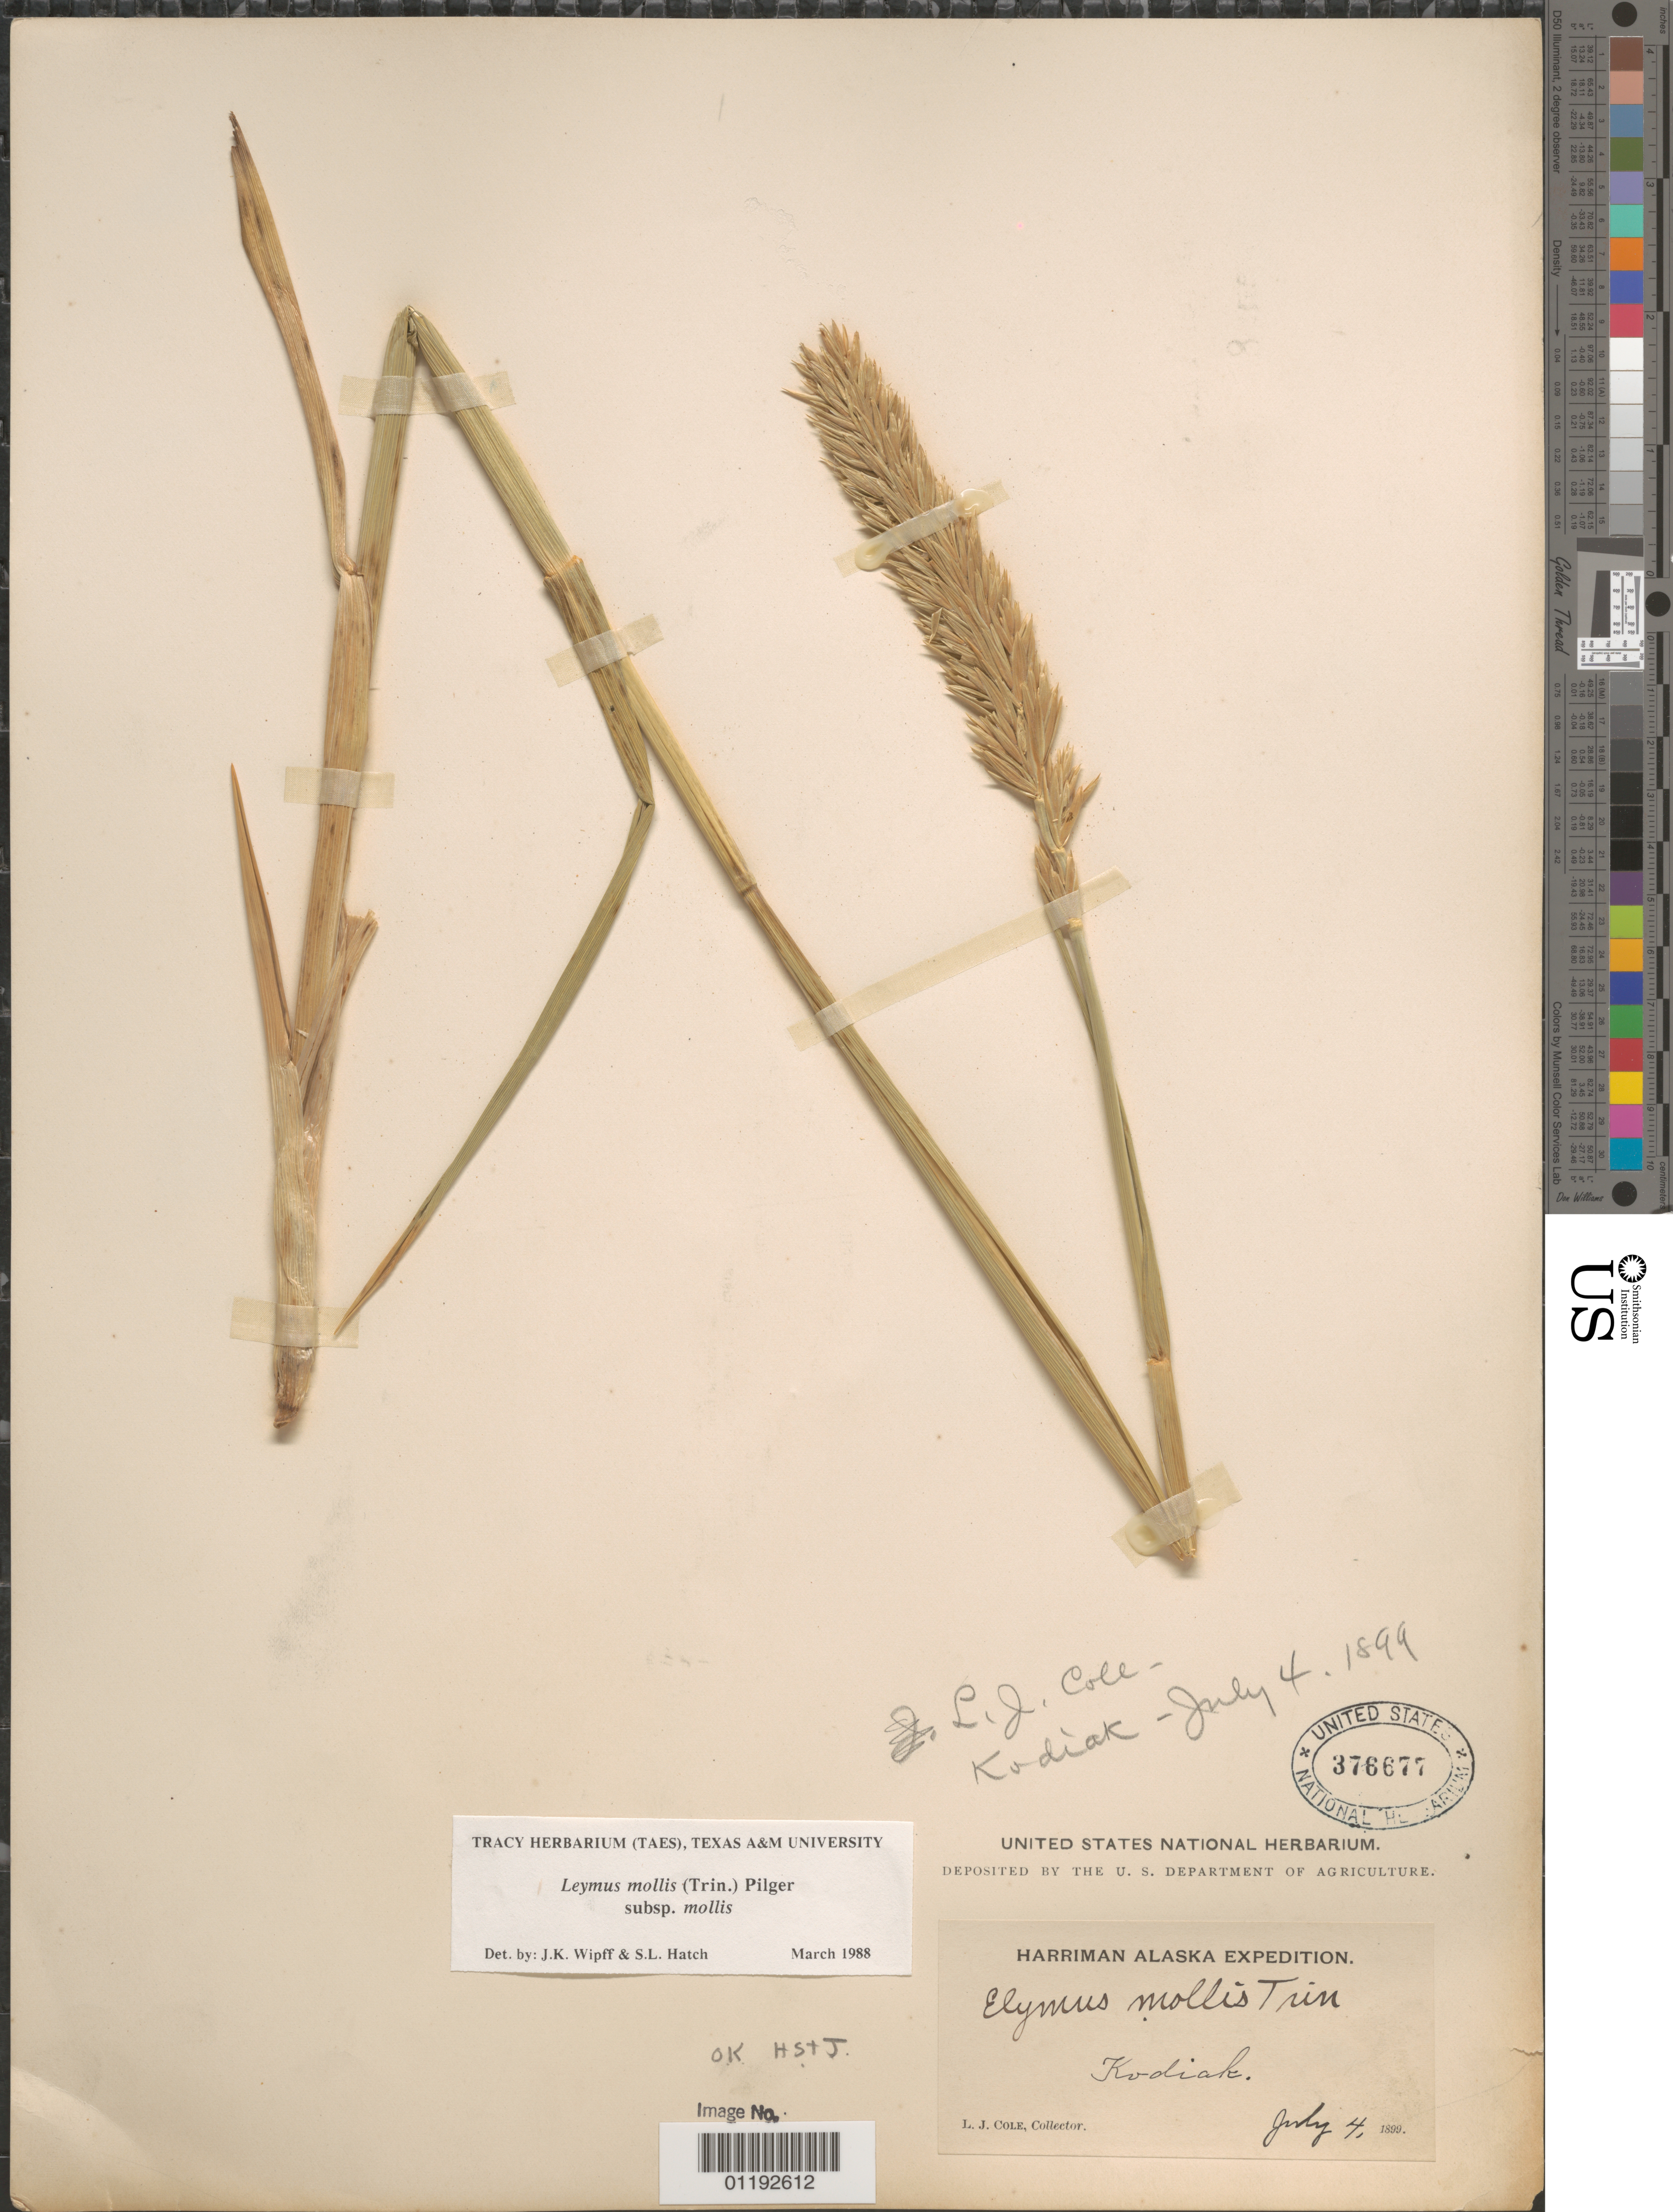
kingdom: Plantae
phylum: Tracheophyta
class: Liliopsida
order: Poales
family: Poaceae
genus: Leymus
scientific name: Leymus mollis subsp. mollis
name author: (Trin.) Pilg.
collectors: L. Cole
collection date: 1899-07-02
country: United States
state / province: Alaska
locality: Kodiak.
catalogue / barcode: US 376677